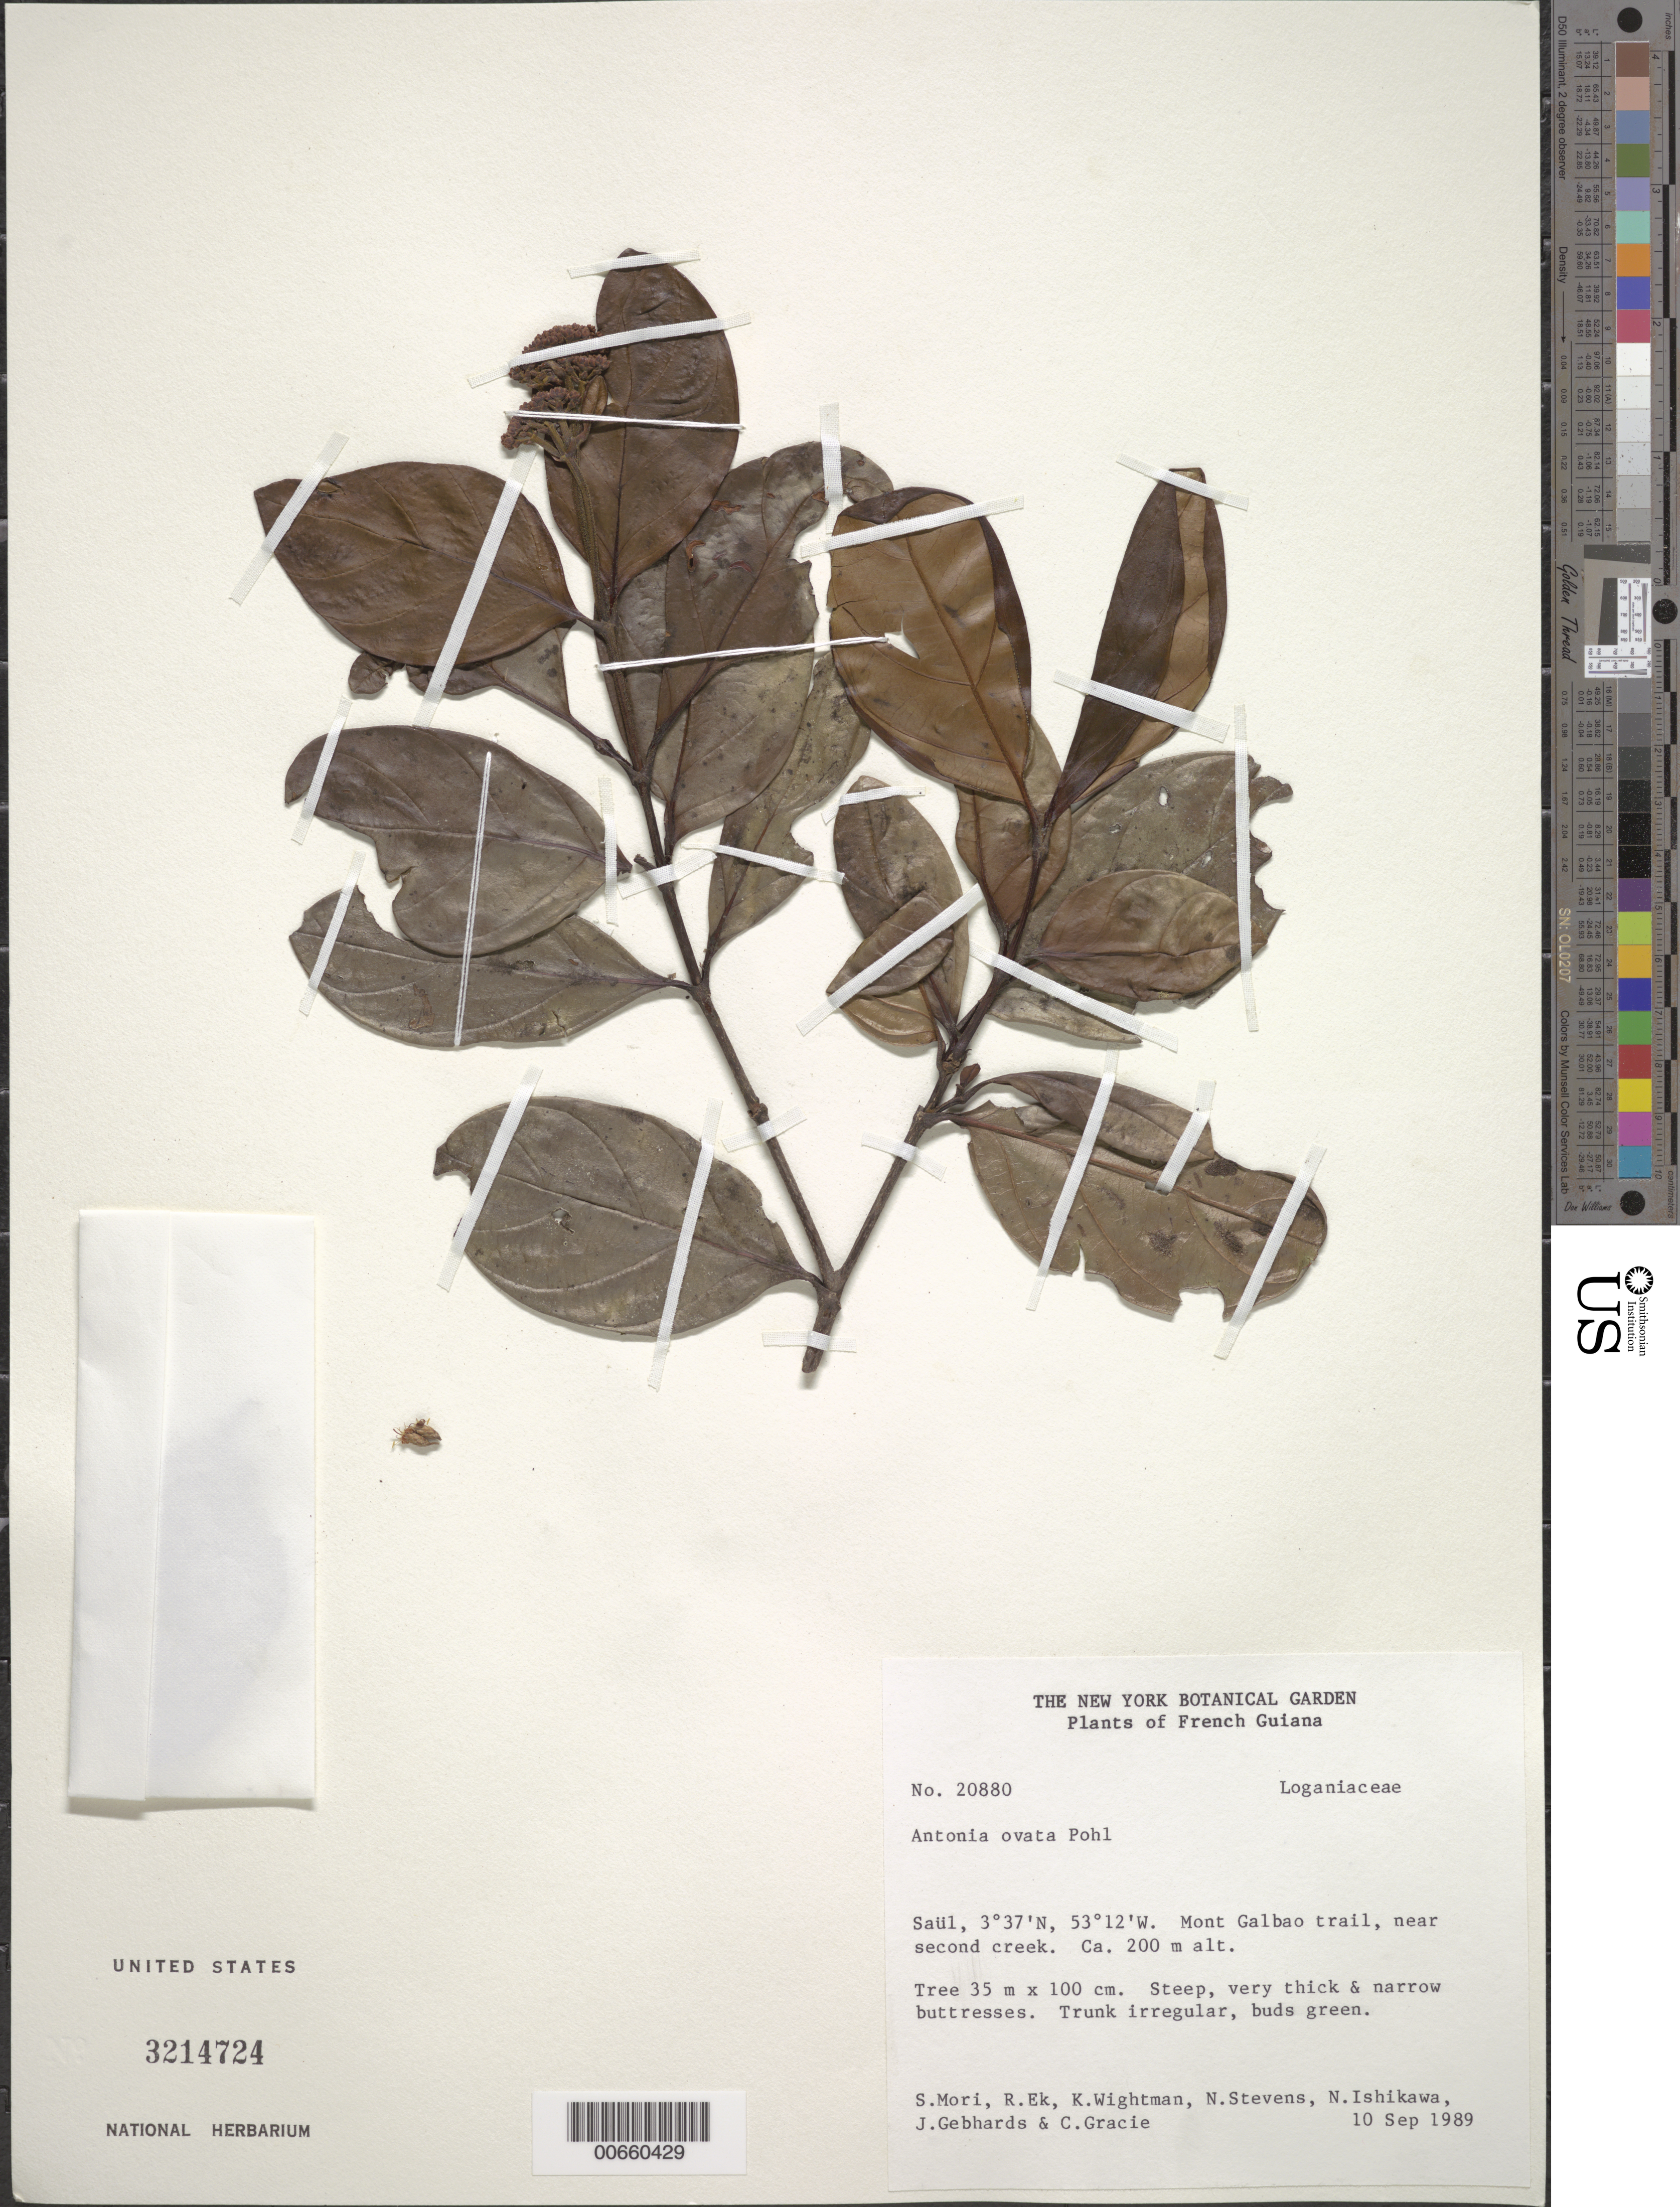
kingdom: Plantae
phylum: Tracheophyta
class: Magnoliopsida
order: Gentianales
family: Loganiaceae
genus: Antonia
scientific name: Antonia ovata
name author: Pohl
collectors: S. Mori, R. C. Ek, K. Wightman, N. Stevens, N. Ishikawa, J. Febhard & C. A. Gracie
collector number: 20880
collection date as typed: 10-Sep-89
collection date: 1989-09-10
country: French Guiana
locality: Saül, Mont Galbao trail, near second creek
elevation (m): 200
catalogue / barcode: US 3214724